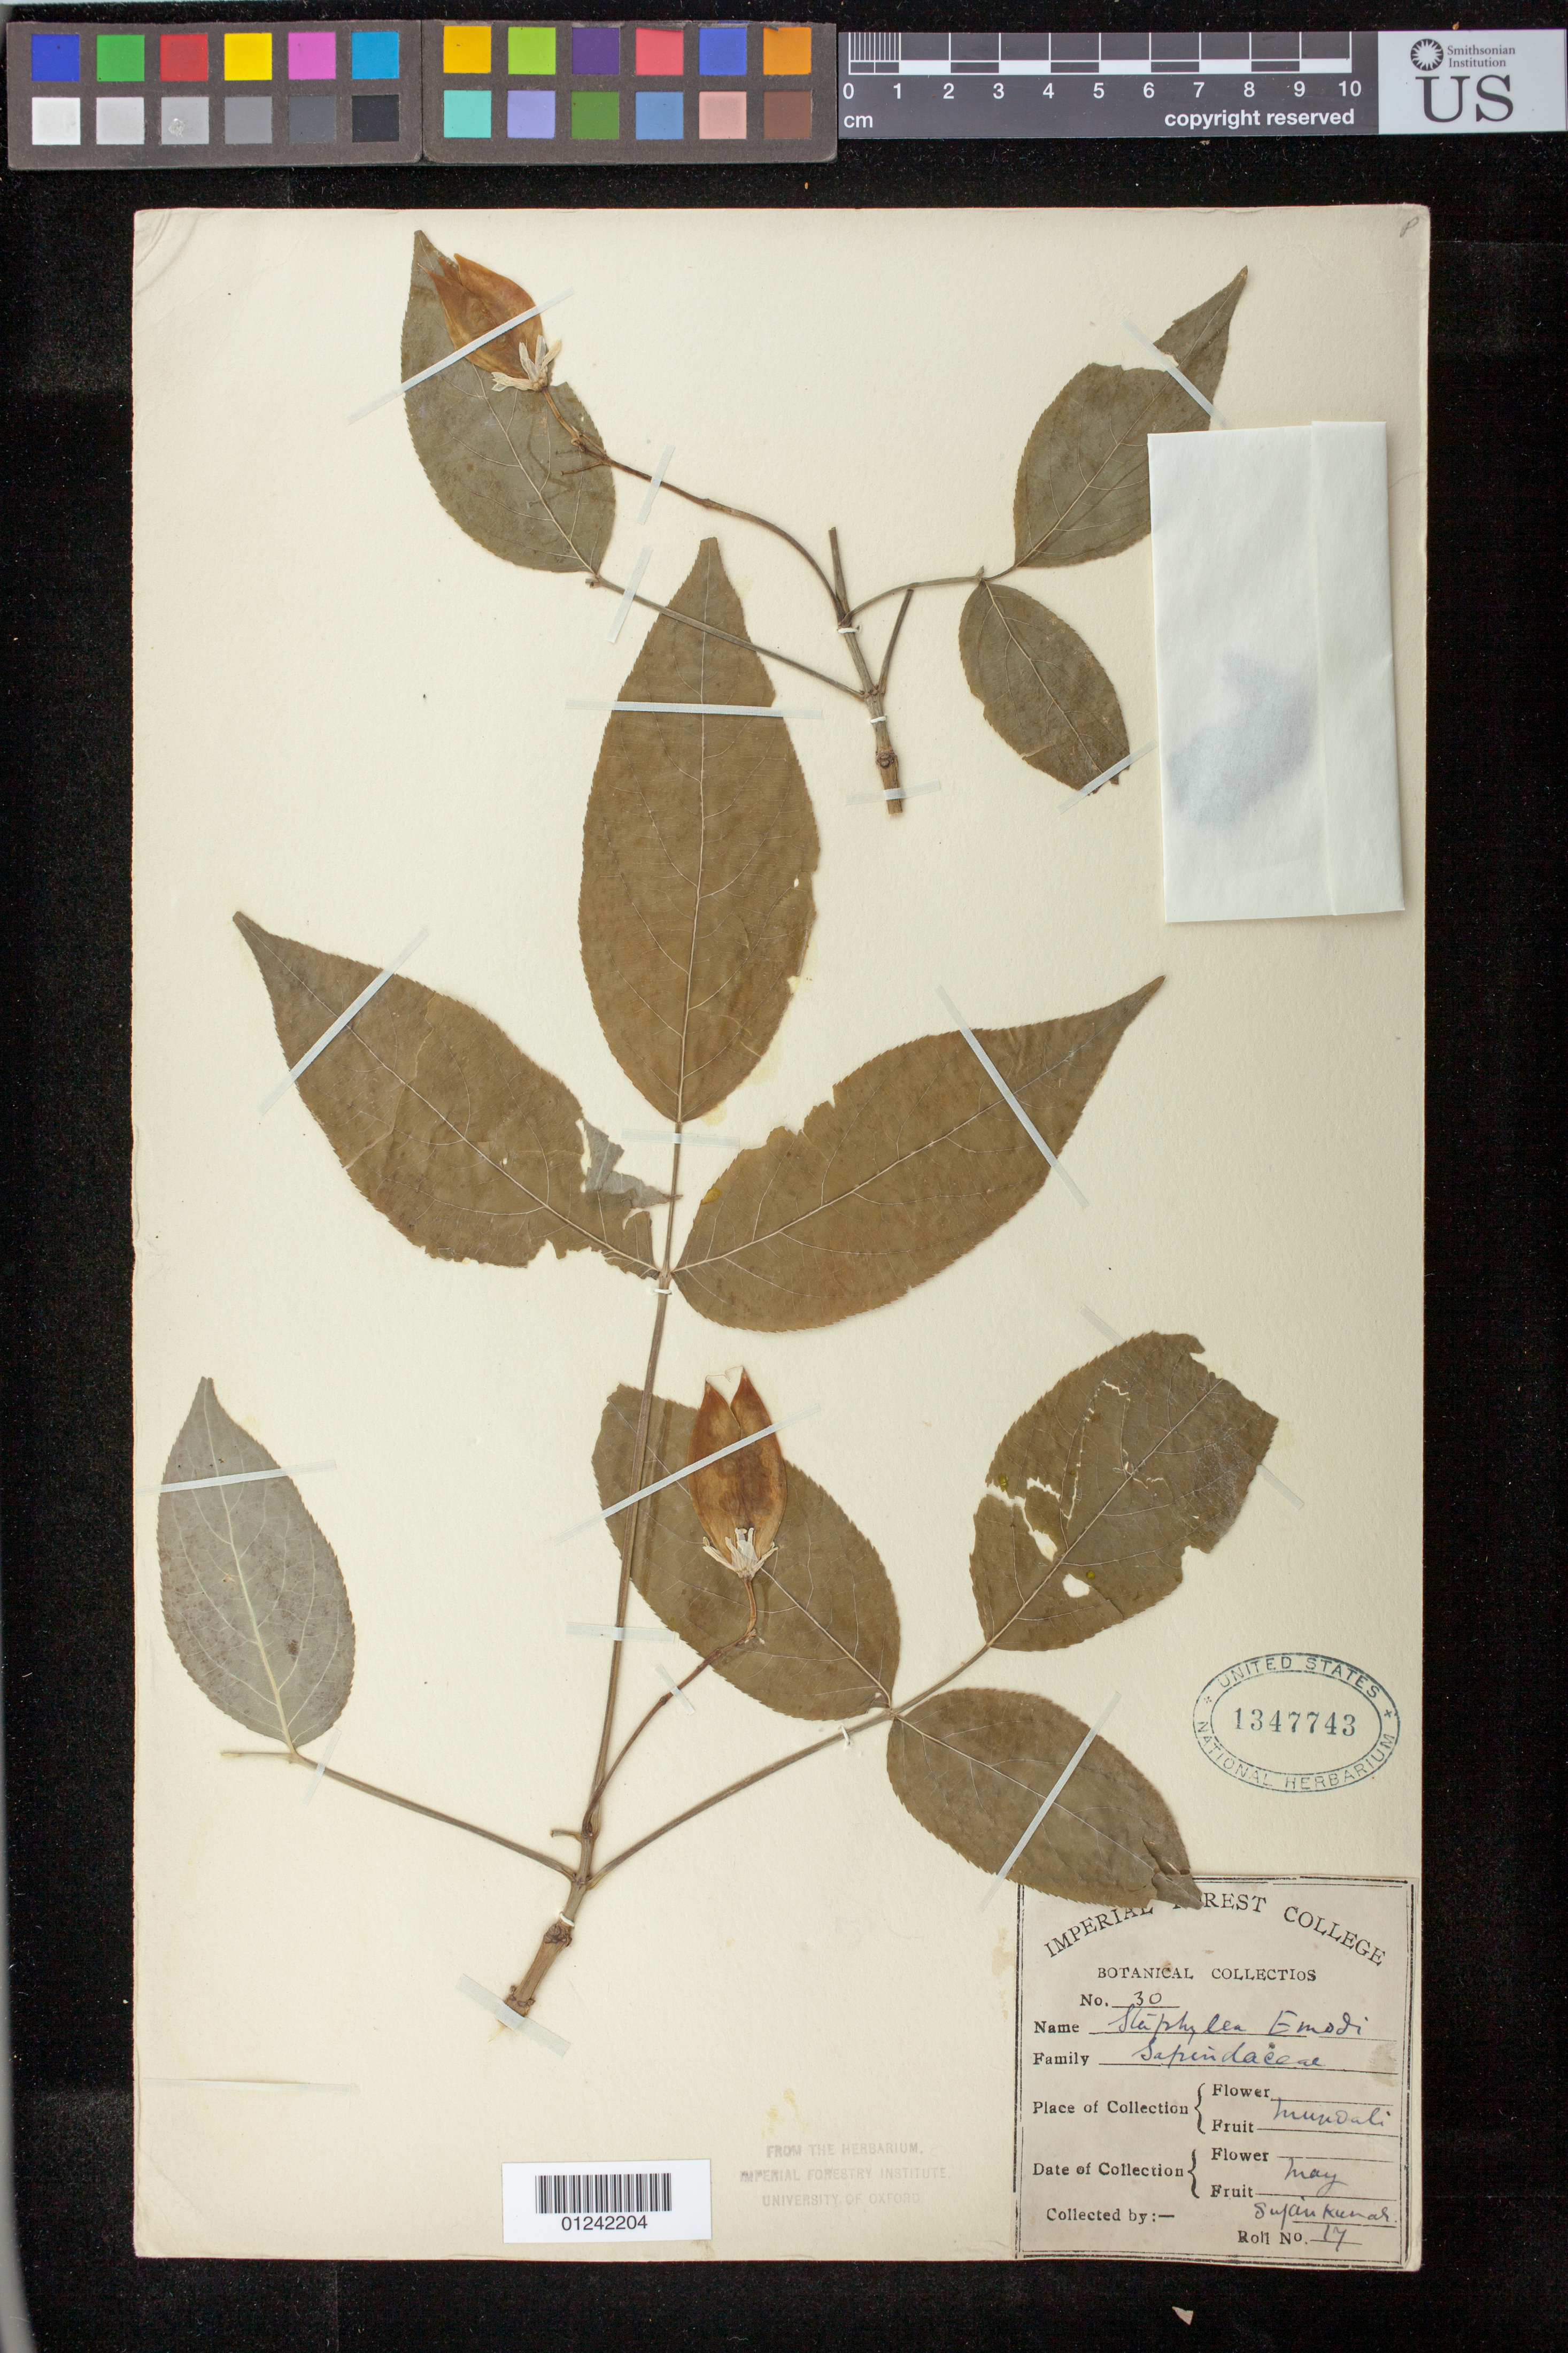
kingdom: Plantae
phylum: Tracheophyta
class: Magnoliopsida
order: Crossosomatales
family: Staphyleaceae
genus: Staphylea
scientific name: Staphylea emodi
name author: Wall. ex Brandis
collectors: S. Kunar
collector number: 30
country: India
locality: Mundali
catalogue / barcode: US 1347743